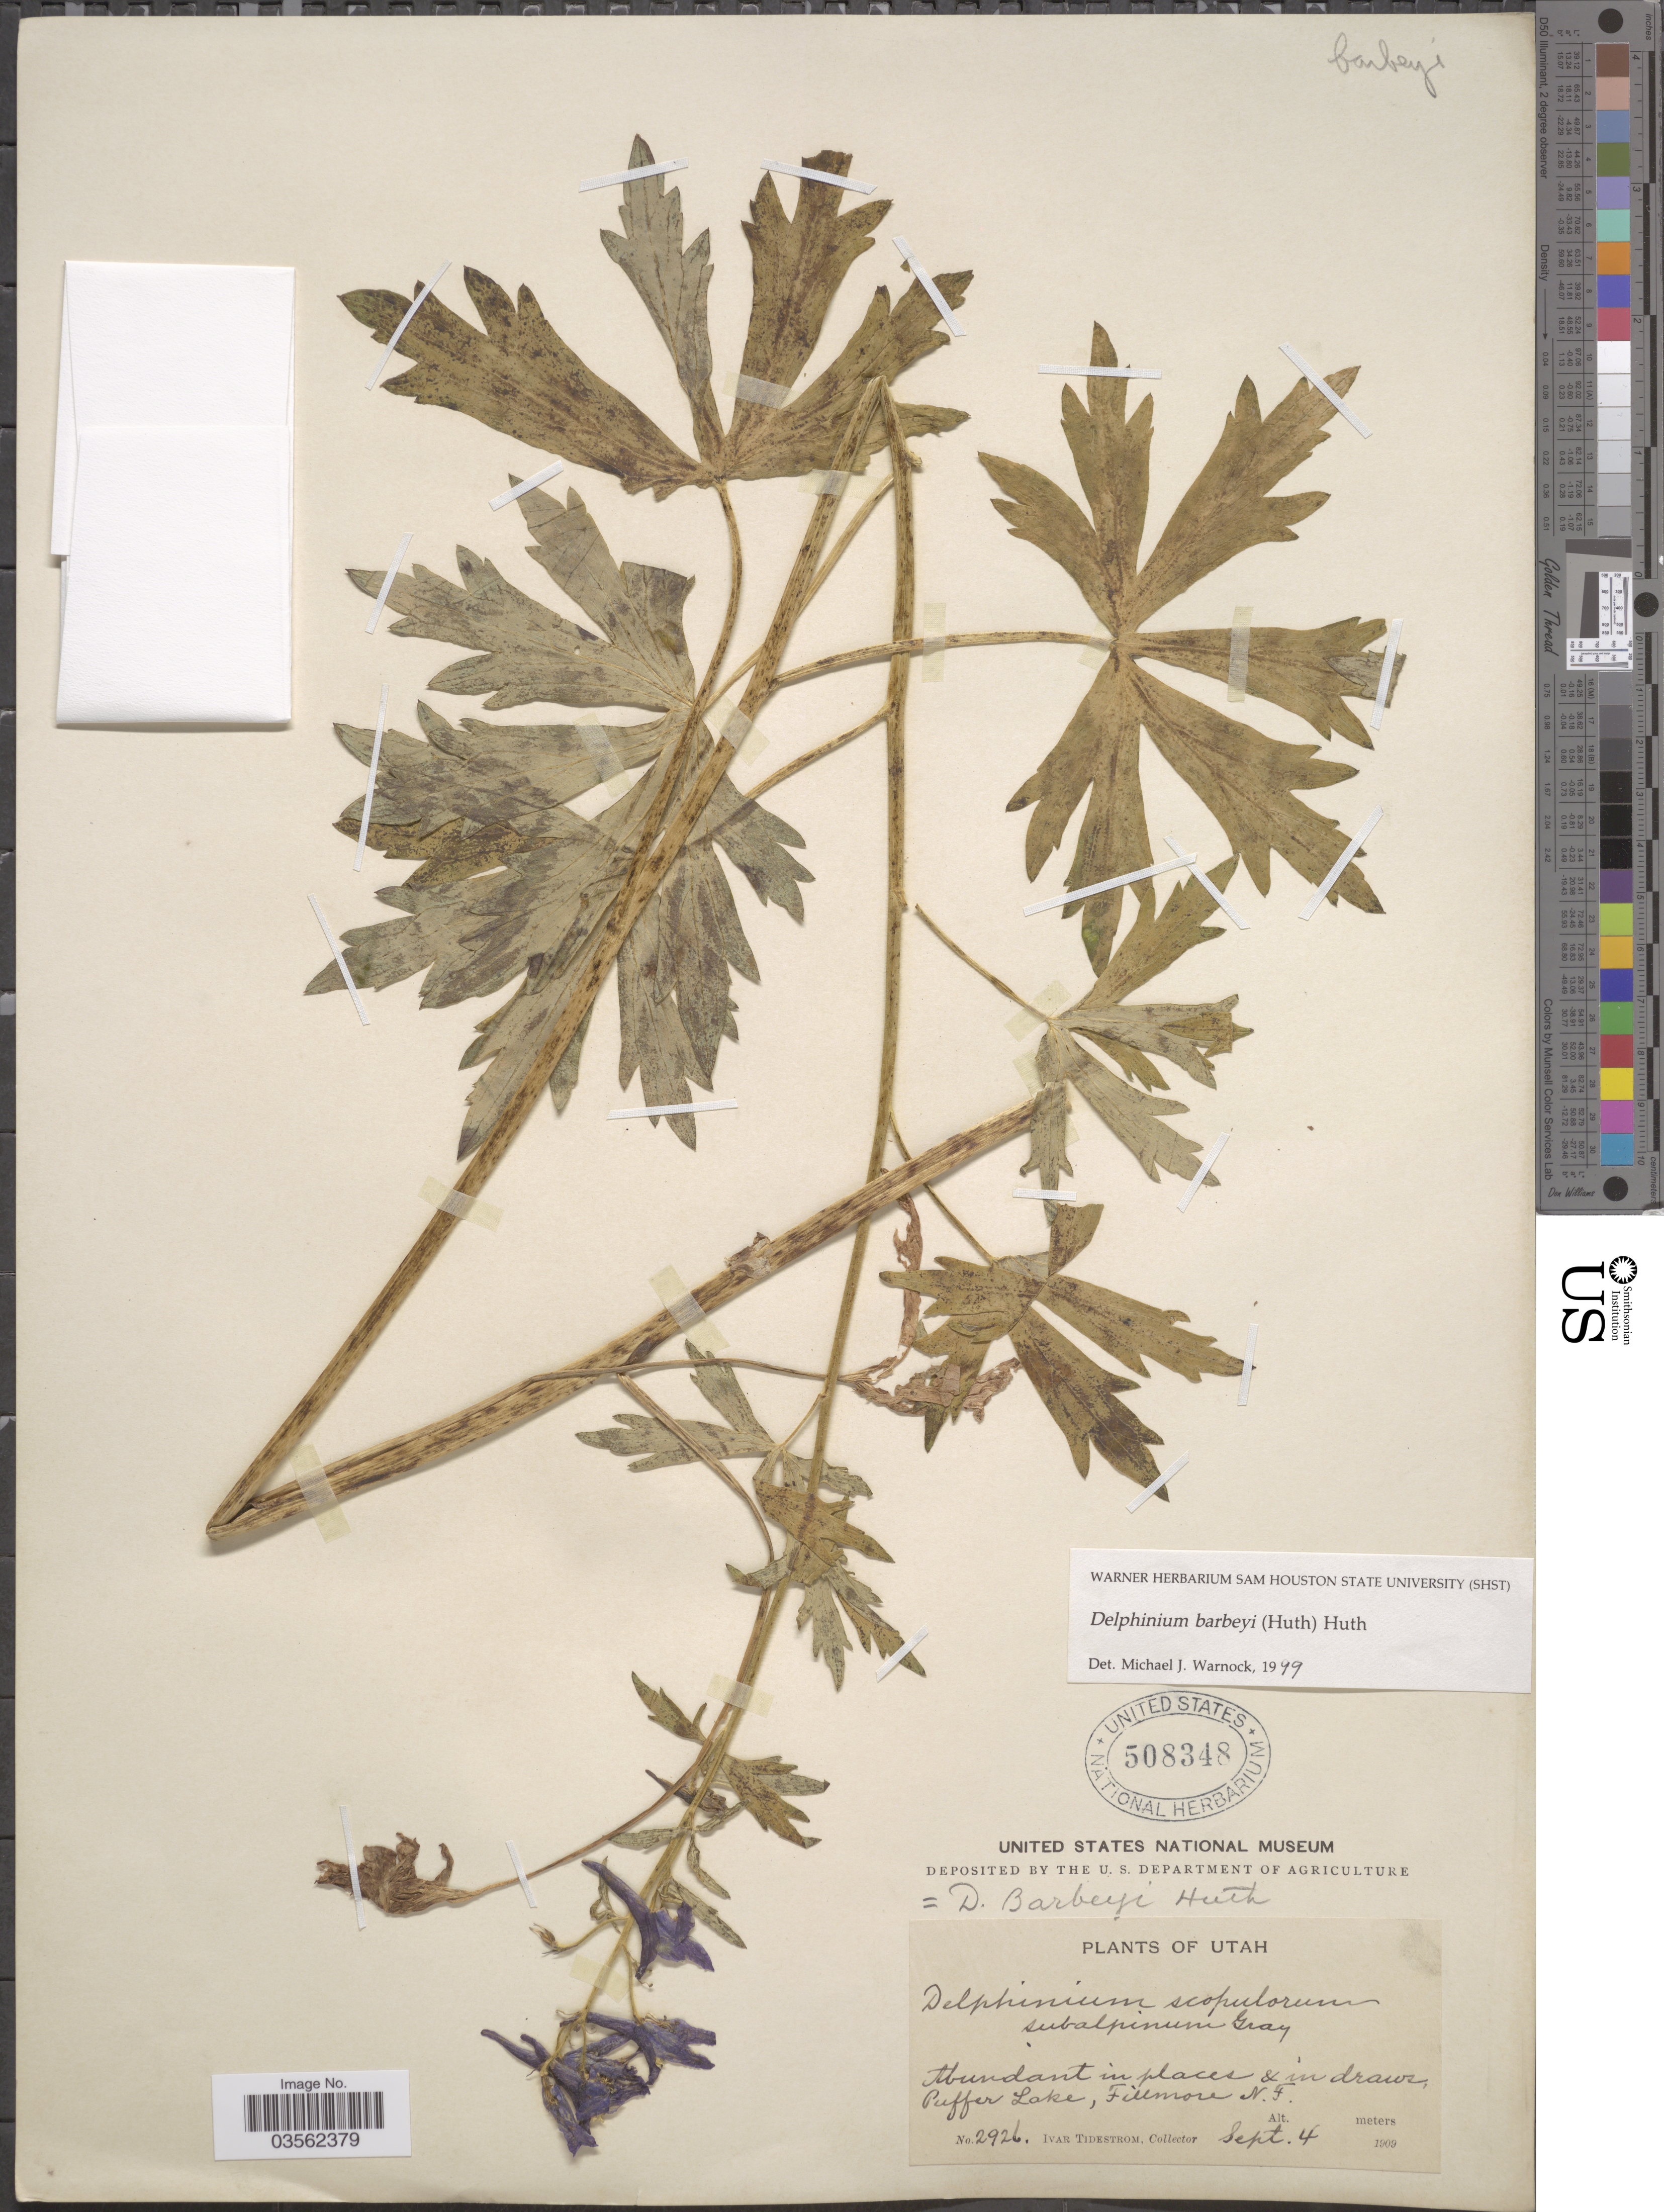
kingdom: Plantae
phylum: Tracheophyta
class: Magnoliopsida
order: Ranunculales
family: Ranunculaceae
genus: Delphinium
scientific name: Delphinium barbeyi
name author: (Huth) Huth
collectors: I. F. Tidestrom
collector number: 2926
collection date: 1909-09-04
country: United States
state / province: Utah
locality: Puffer Lake, Fillmore N. F.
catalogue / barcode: US 508348